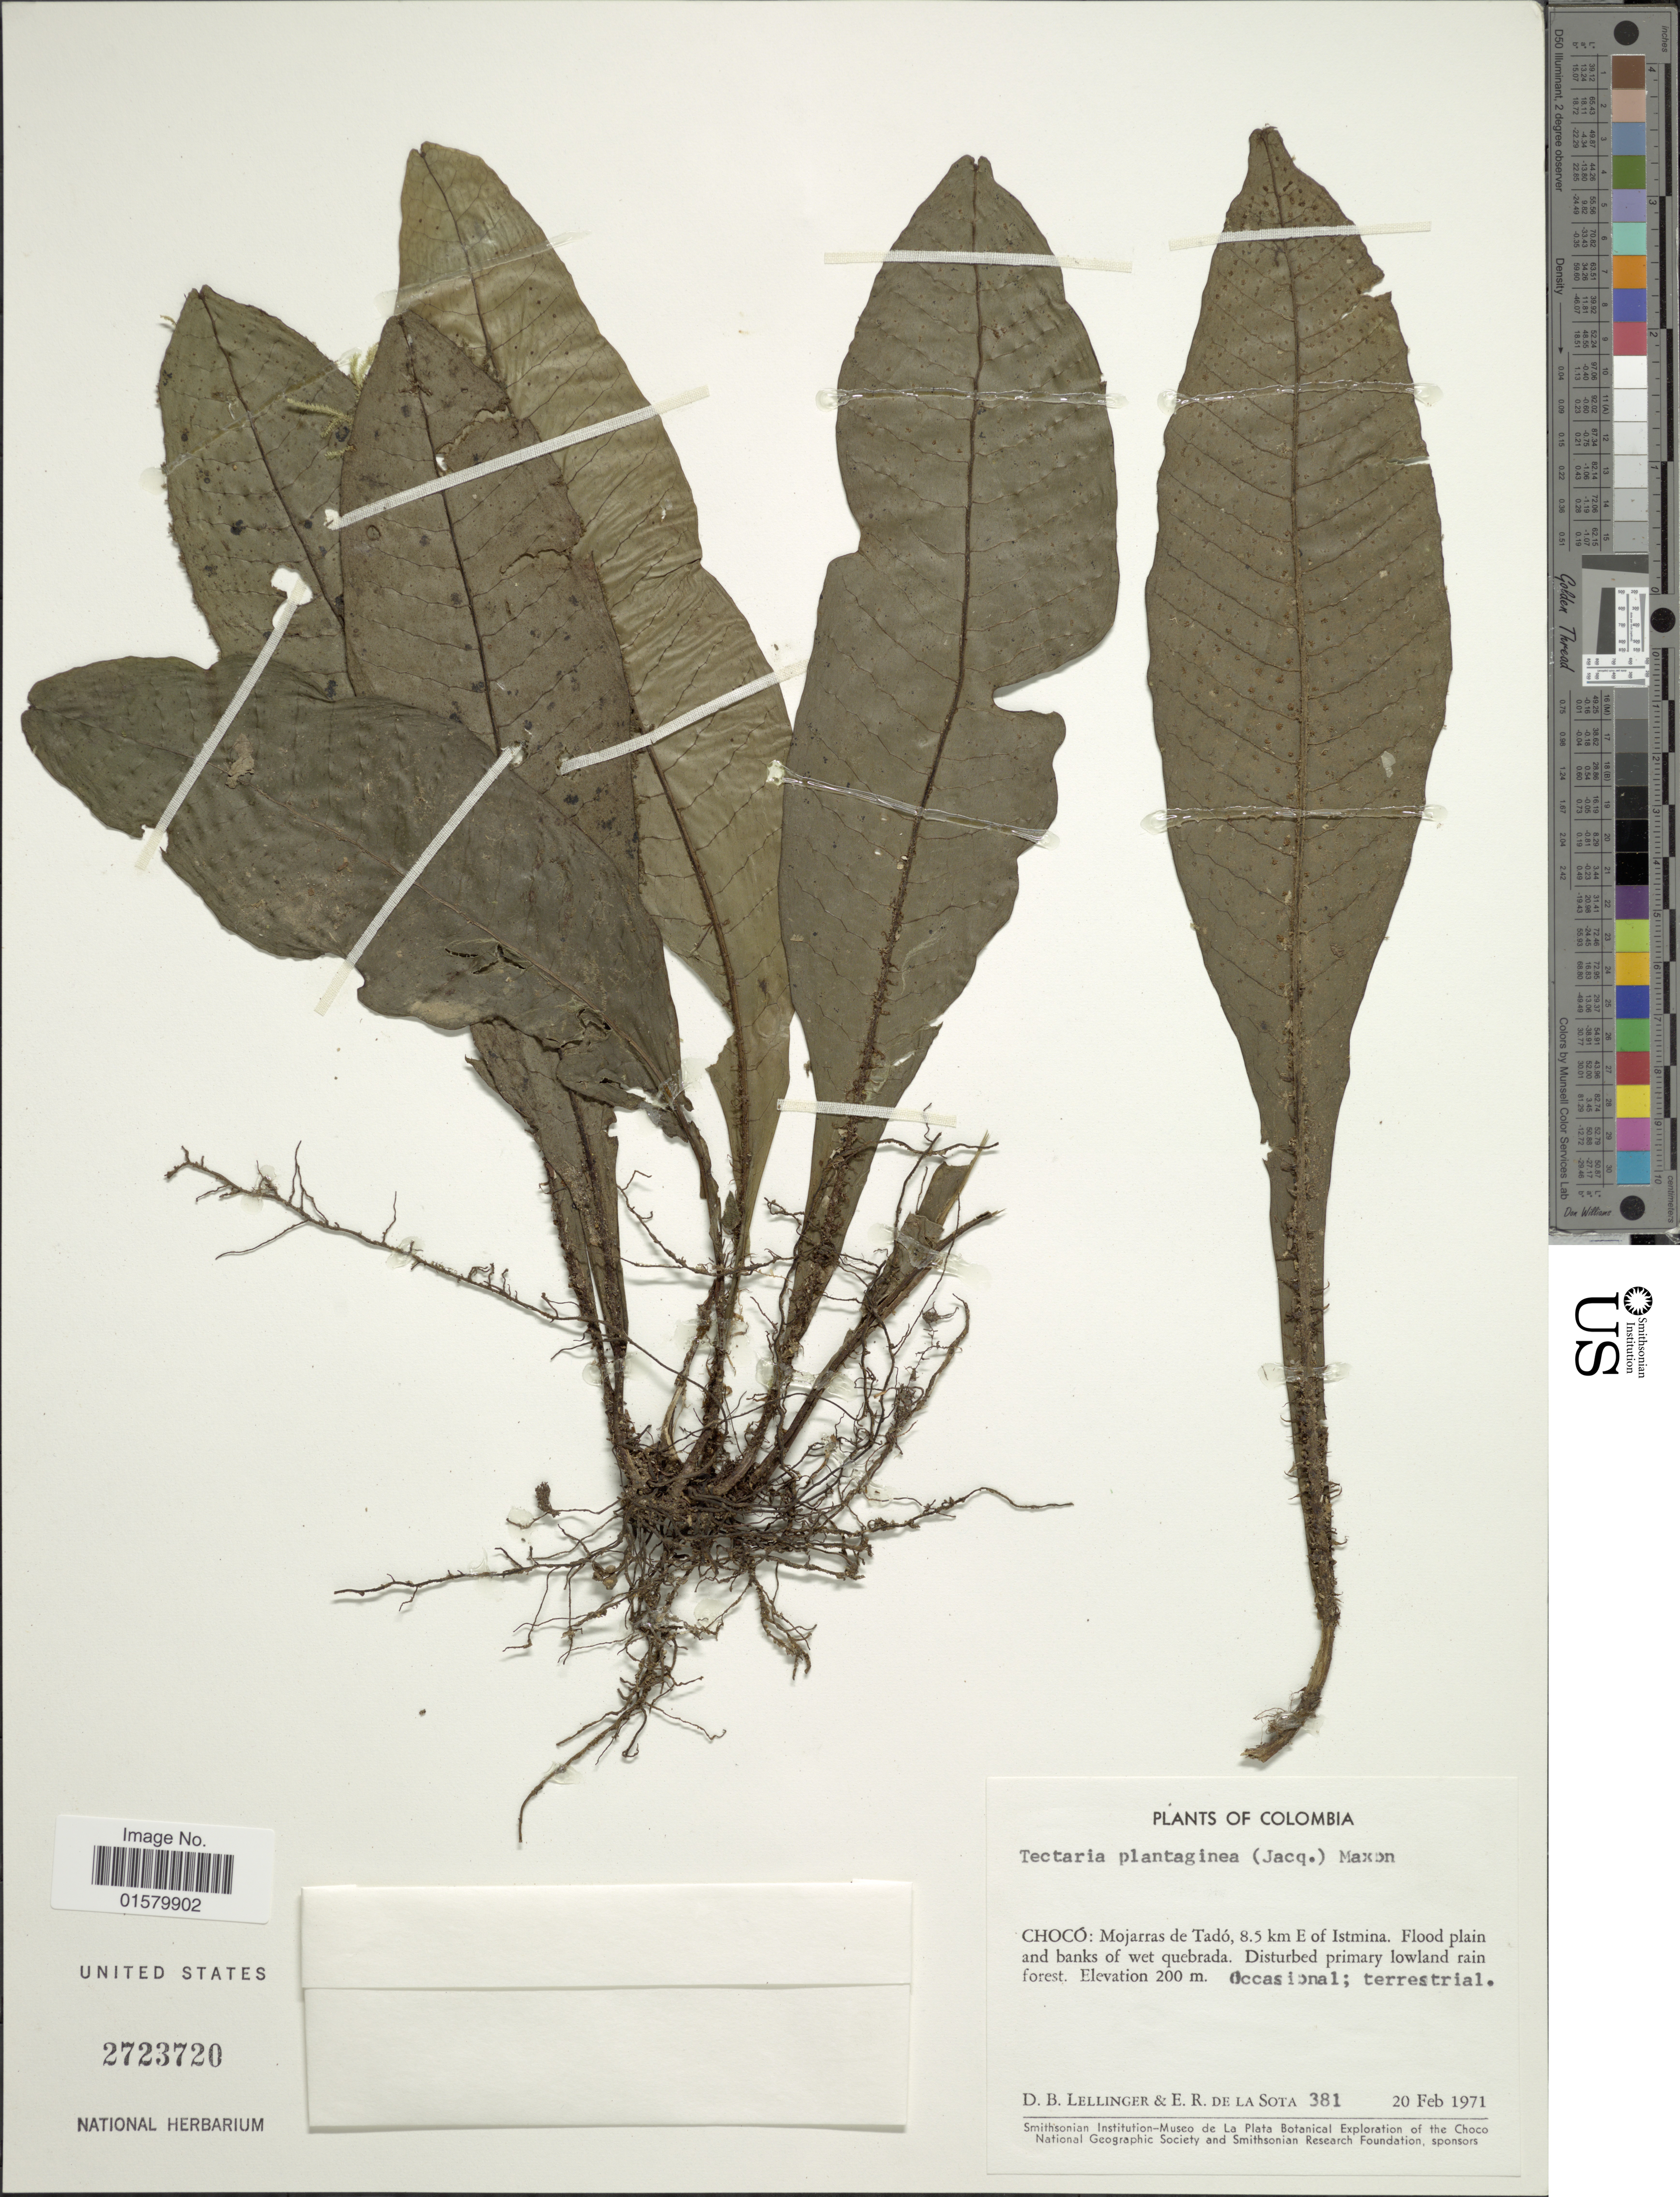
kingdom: Plantae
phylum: Tracheophyta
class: Polypodiopsida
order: Polypodiales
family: Tectariaceae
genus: Tectaria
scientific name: Tectaria plantaginea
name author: (Jacq.) Maxon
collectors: D. B. Lellinger & E. R. de la Sota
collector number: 381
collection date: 1971-02-20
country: Colombia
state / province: Chocó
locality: Choco: Mojarras de Tado, 8.5 km E of Istmina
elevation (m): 200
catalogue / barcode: US 2723720